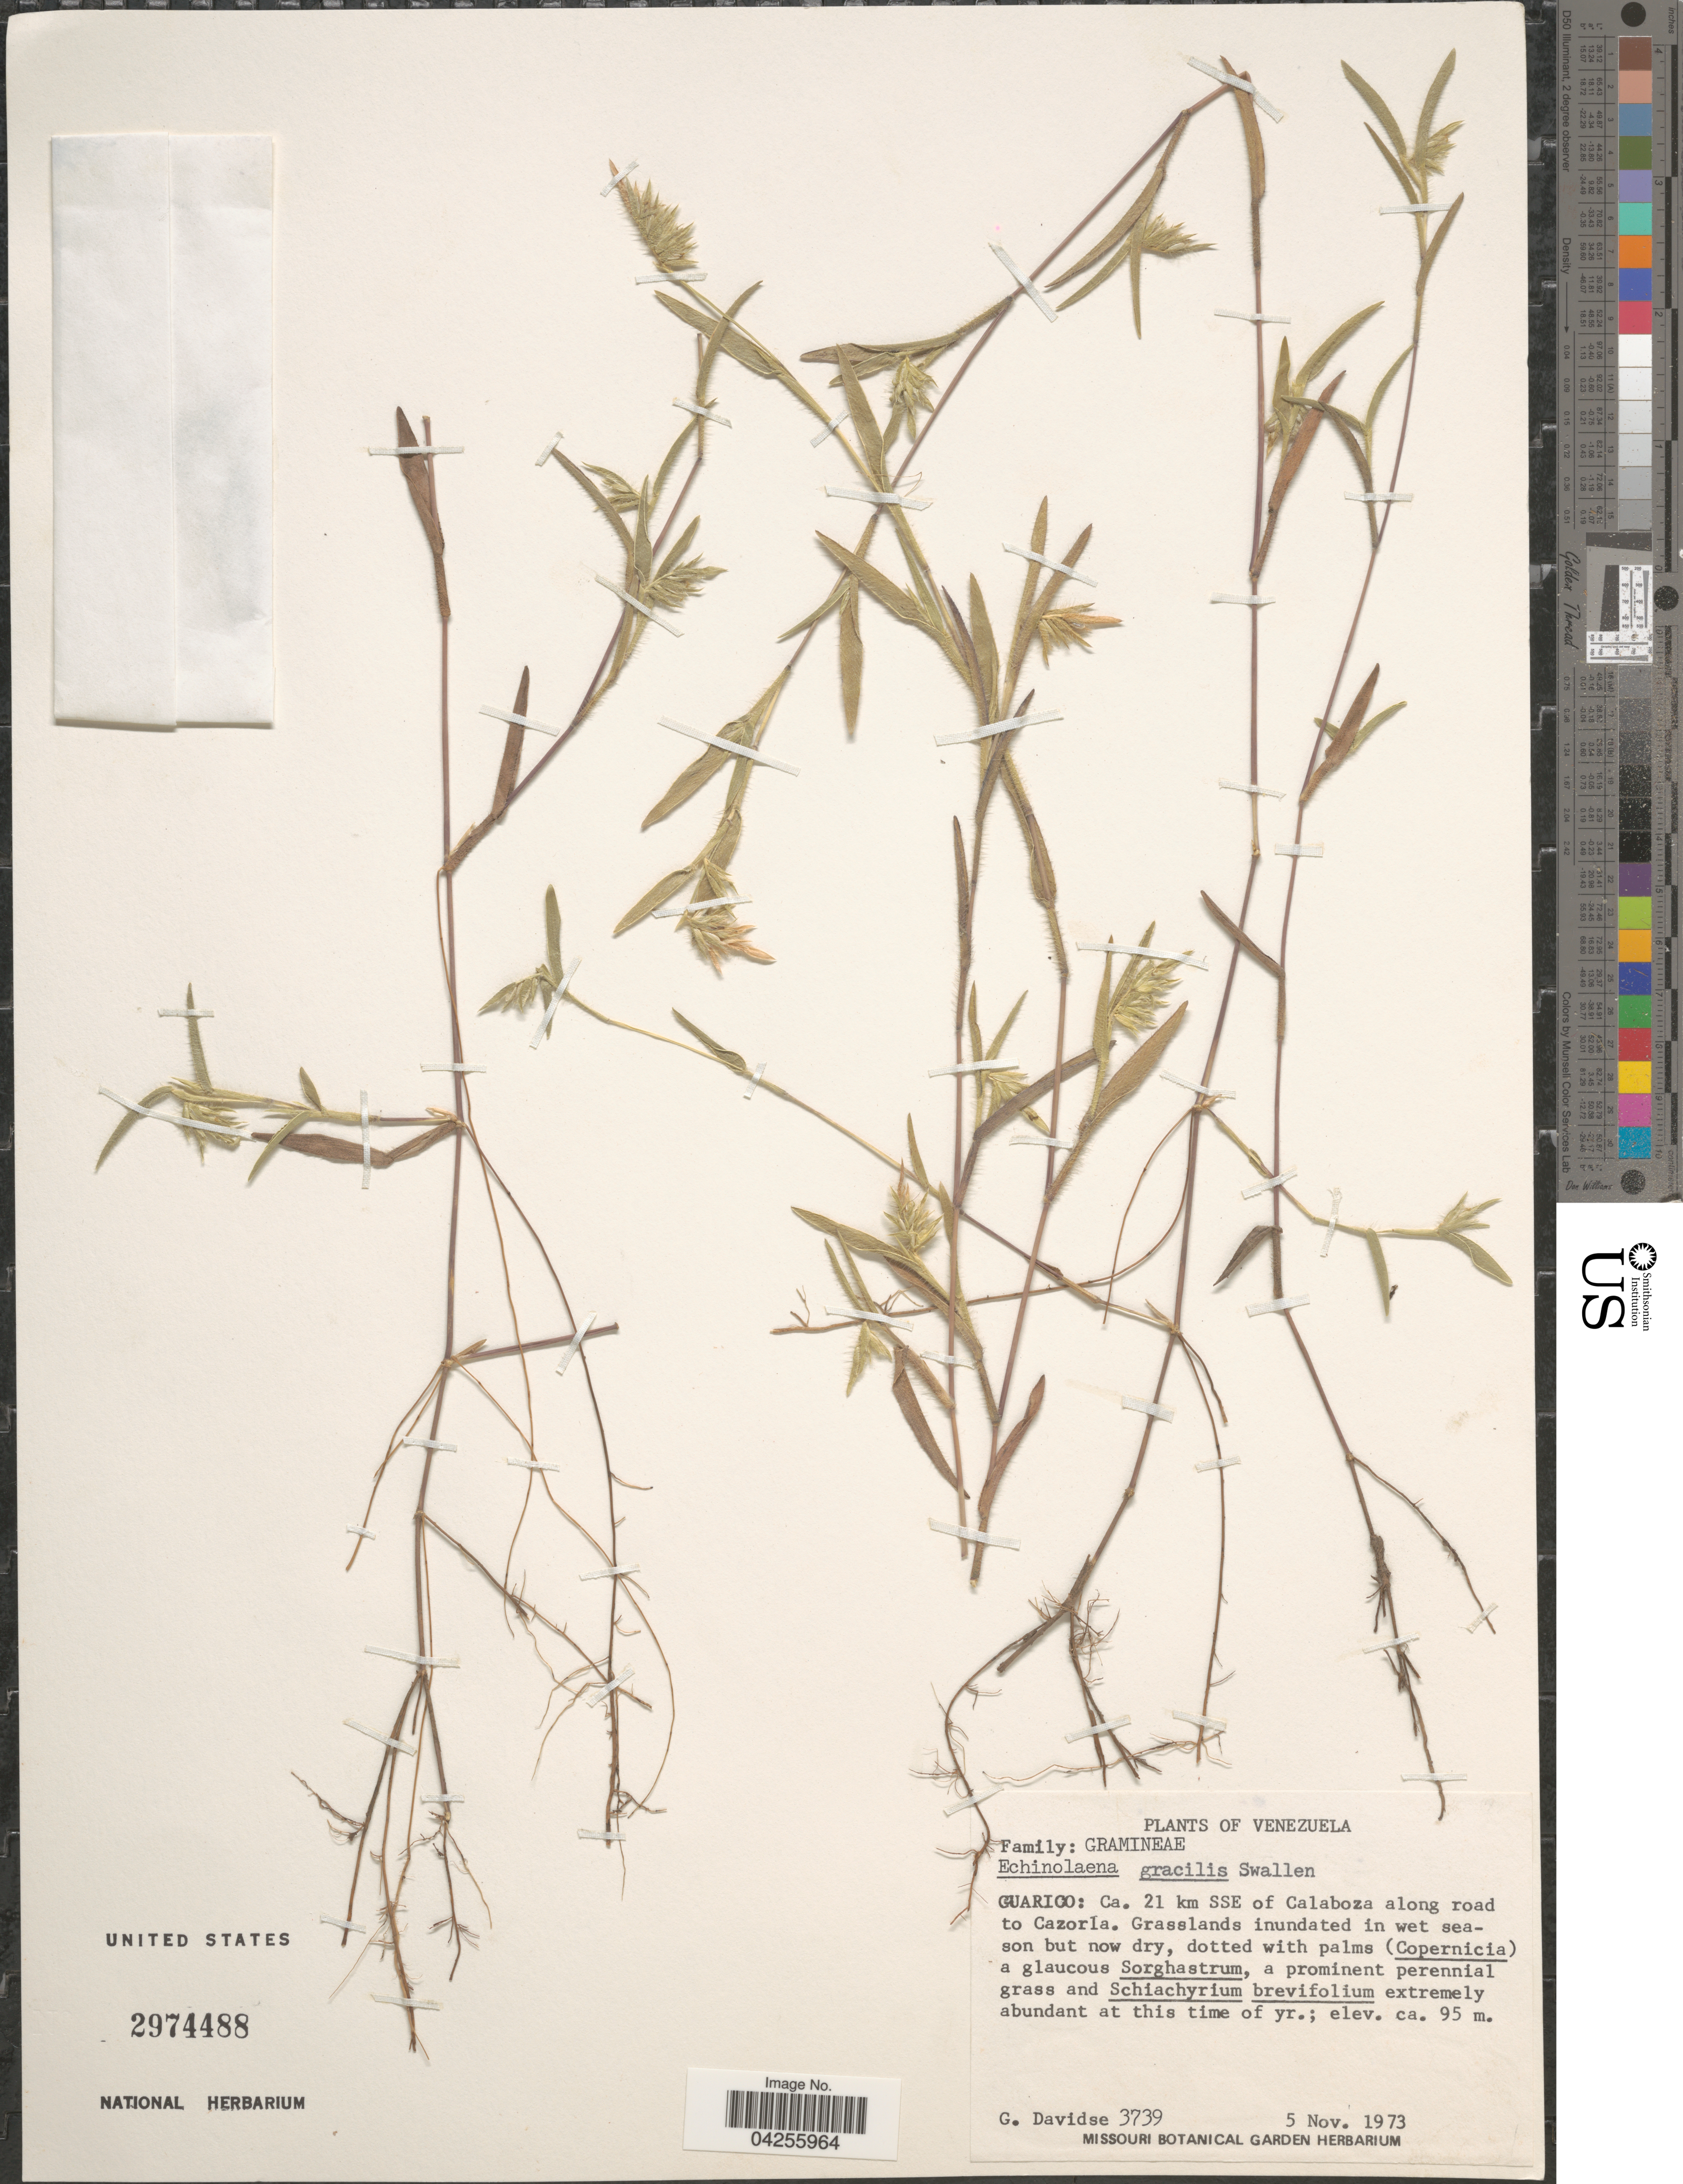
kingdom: Plantae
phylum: Tracheophyta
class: Liliopsida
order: Poales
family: Poaceae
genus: Echinolaena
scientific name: Echinolaena gracilis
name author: Swallen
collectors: G. Davidse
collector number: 3739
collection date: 1973-11-05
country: Venezuela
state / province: Guarico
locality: Ca. 21 km SSE of Calaboza along road to Cazorla.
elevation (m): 95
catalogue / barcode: US 2974488